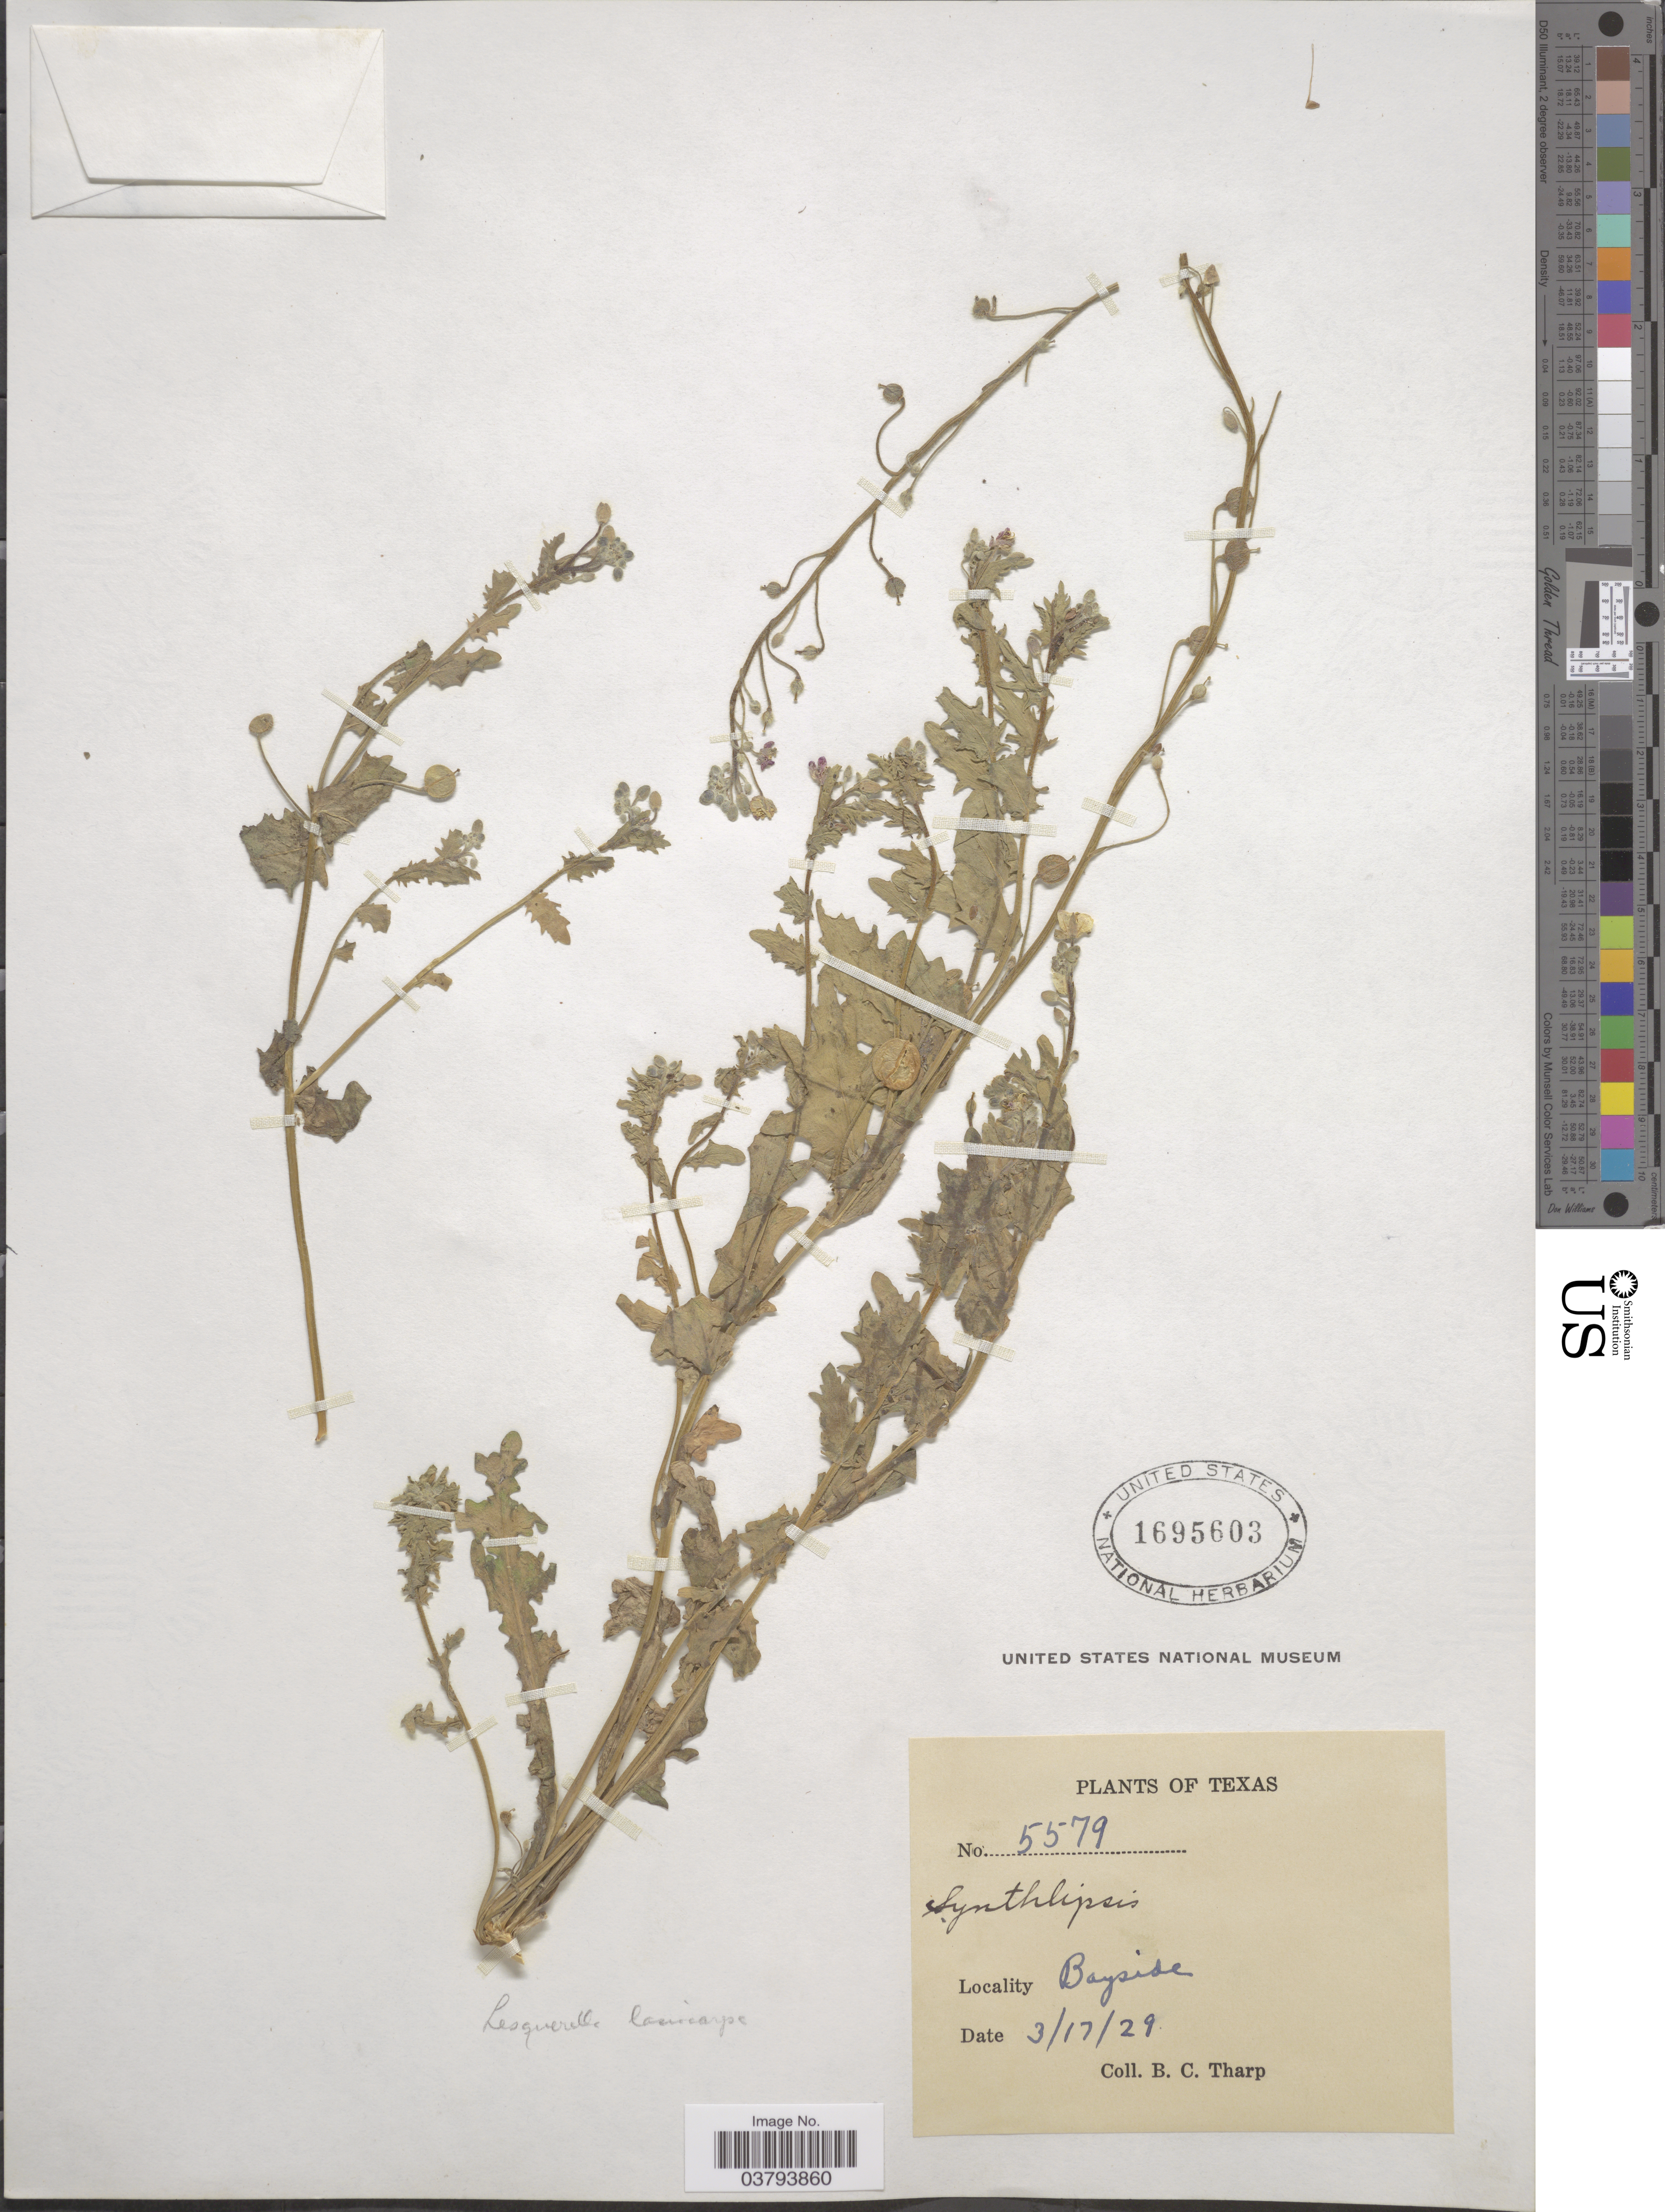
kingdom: Plantae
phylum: Tracheophyta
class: Magnoliopsida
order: Brassicales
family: Brassicaceae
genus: Lesquerella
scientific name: Lesquerella lasiocarpa subsp. lasiocarpa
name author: S. Watson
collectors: B. C. Tharp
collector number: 5579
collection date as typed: Transcribed d/m/y: 17/3/29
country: United States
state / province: Texas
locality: Bayside.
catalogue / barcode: US 1695603